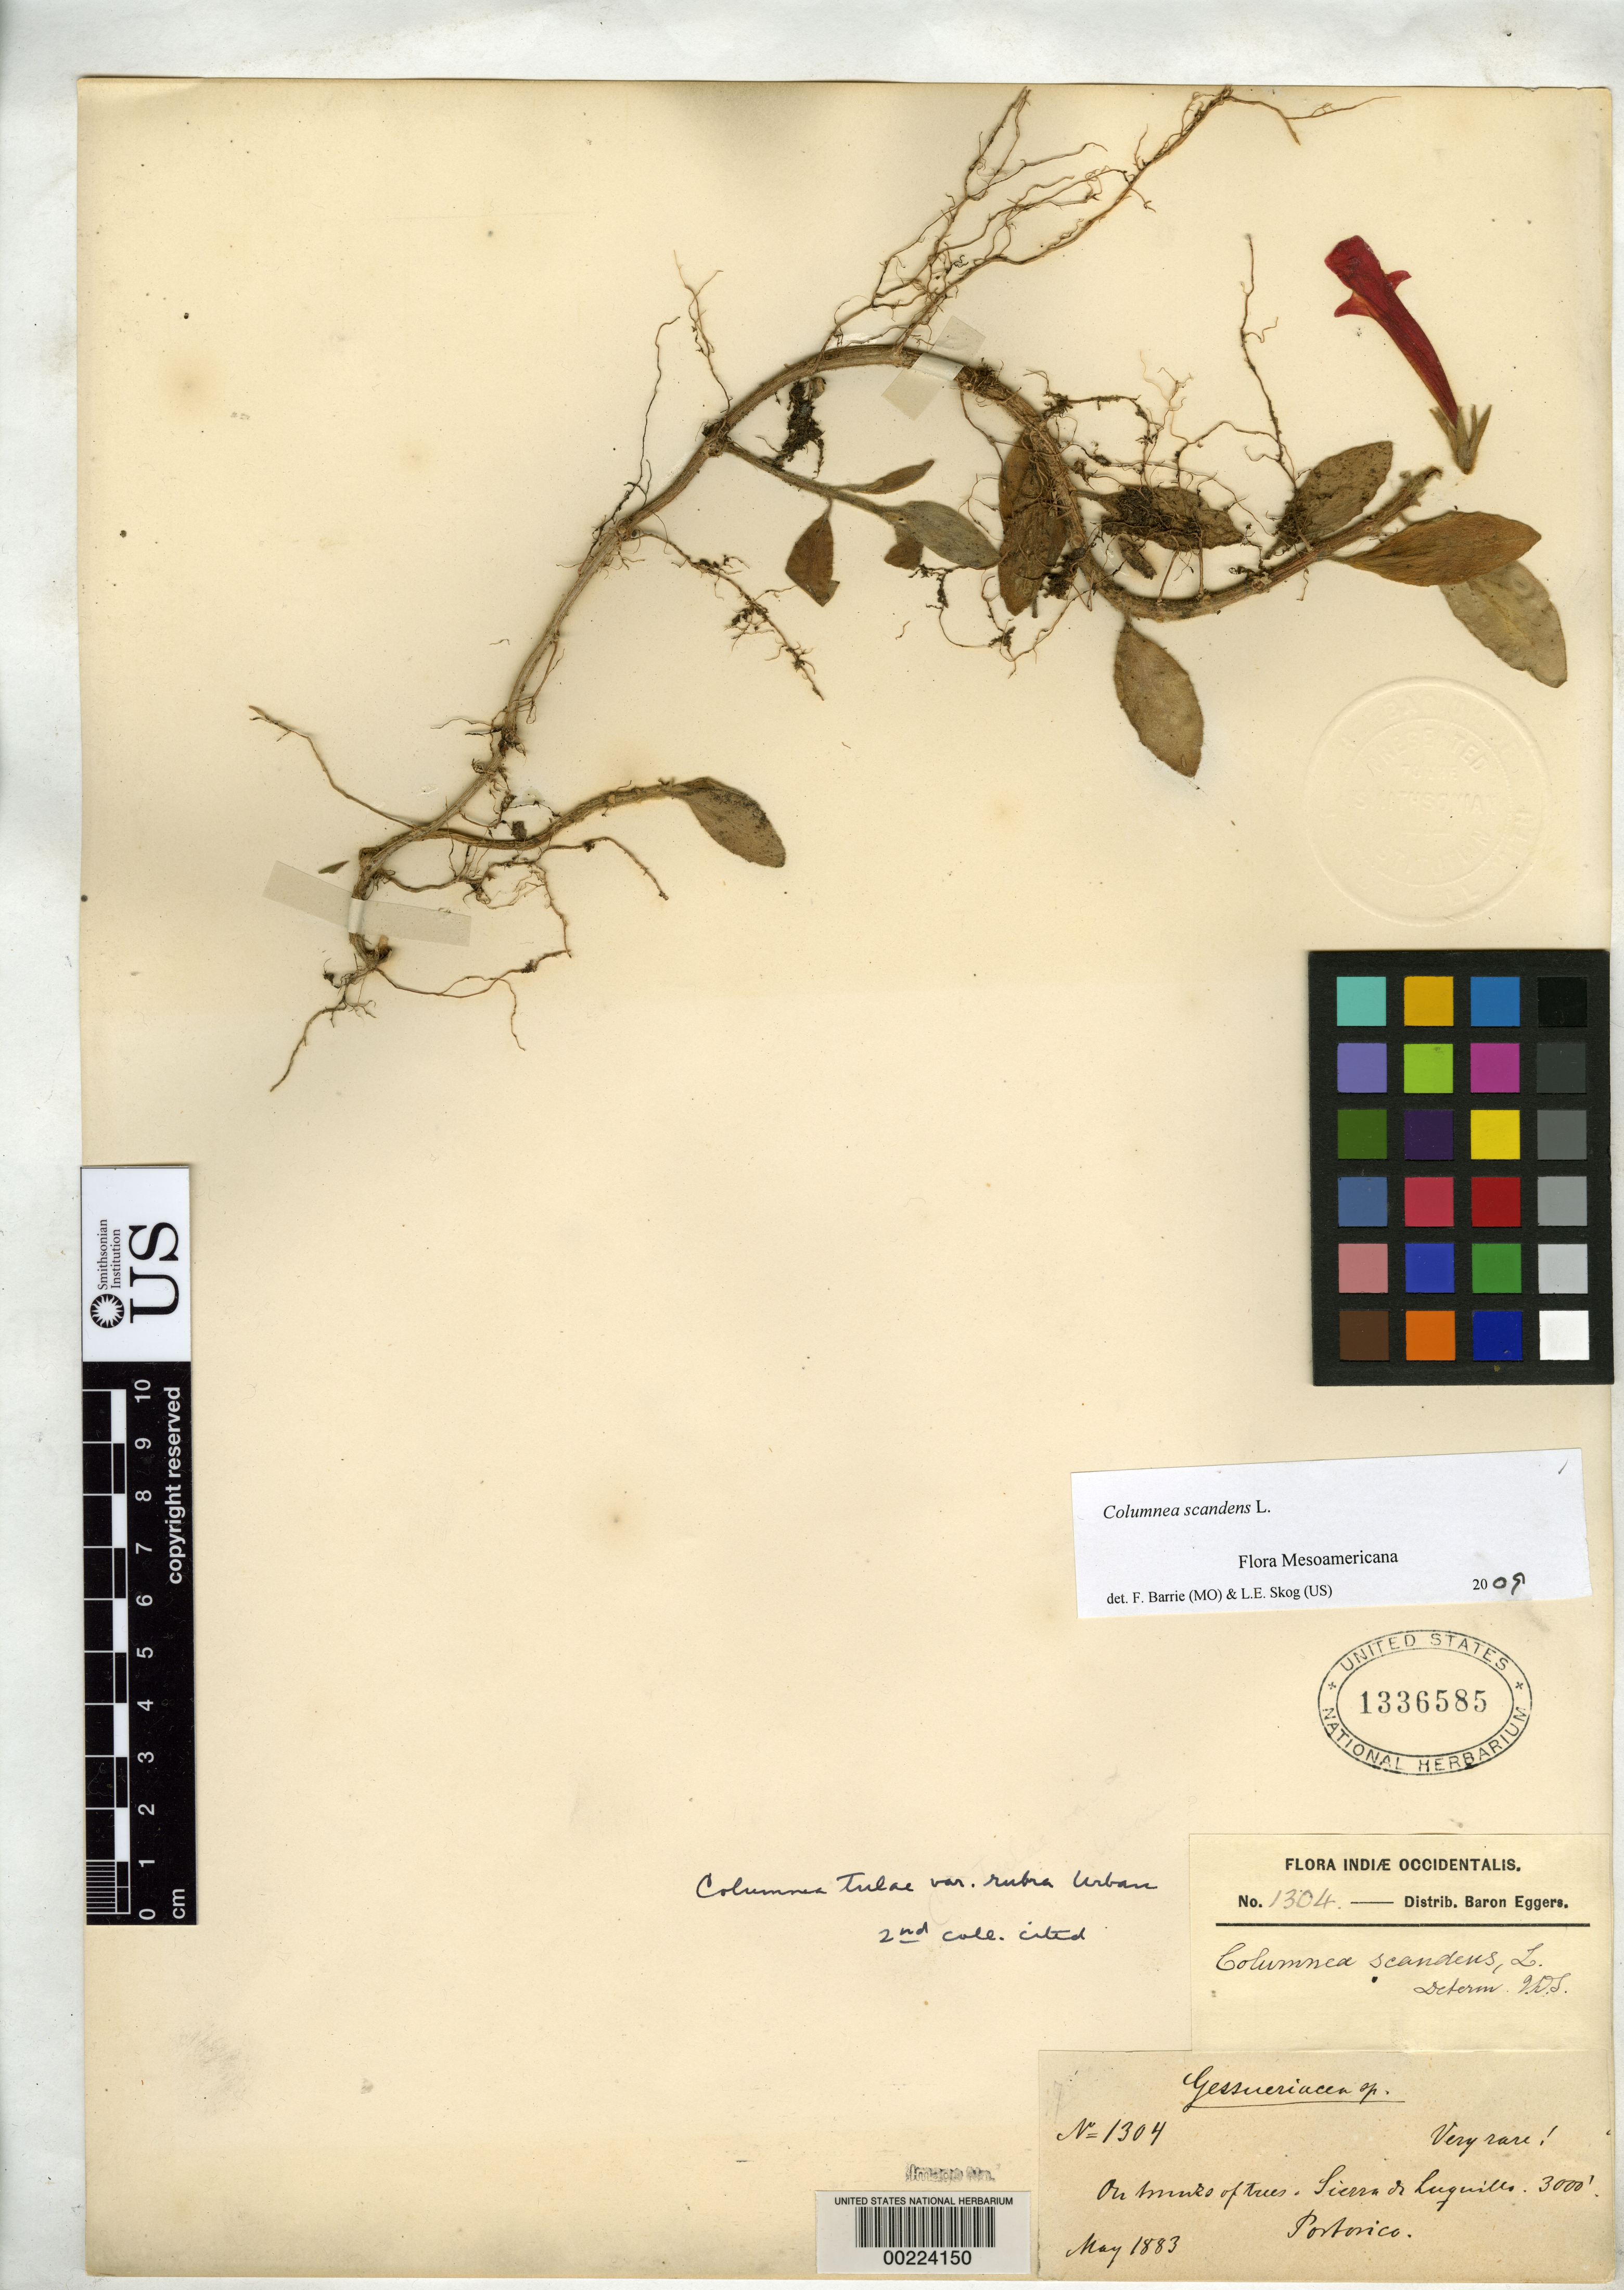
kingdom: Plantae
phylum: Tracheophyta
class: Magnoliopsida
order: Lamiales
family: Gesneriaceae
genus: Columnea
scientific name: Columnea tulae var. rubra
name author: Urb.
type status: Isosyntype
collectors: H. F. A. von Eggers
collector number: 1304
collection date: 1883-05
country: Puerto Rico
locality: Sierra de Luquillo.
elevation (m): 914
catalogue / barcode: US 1336585